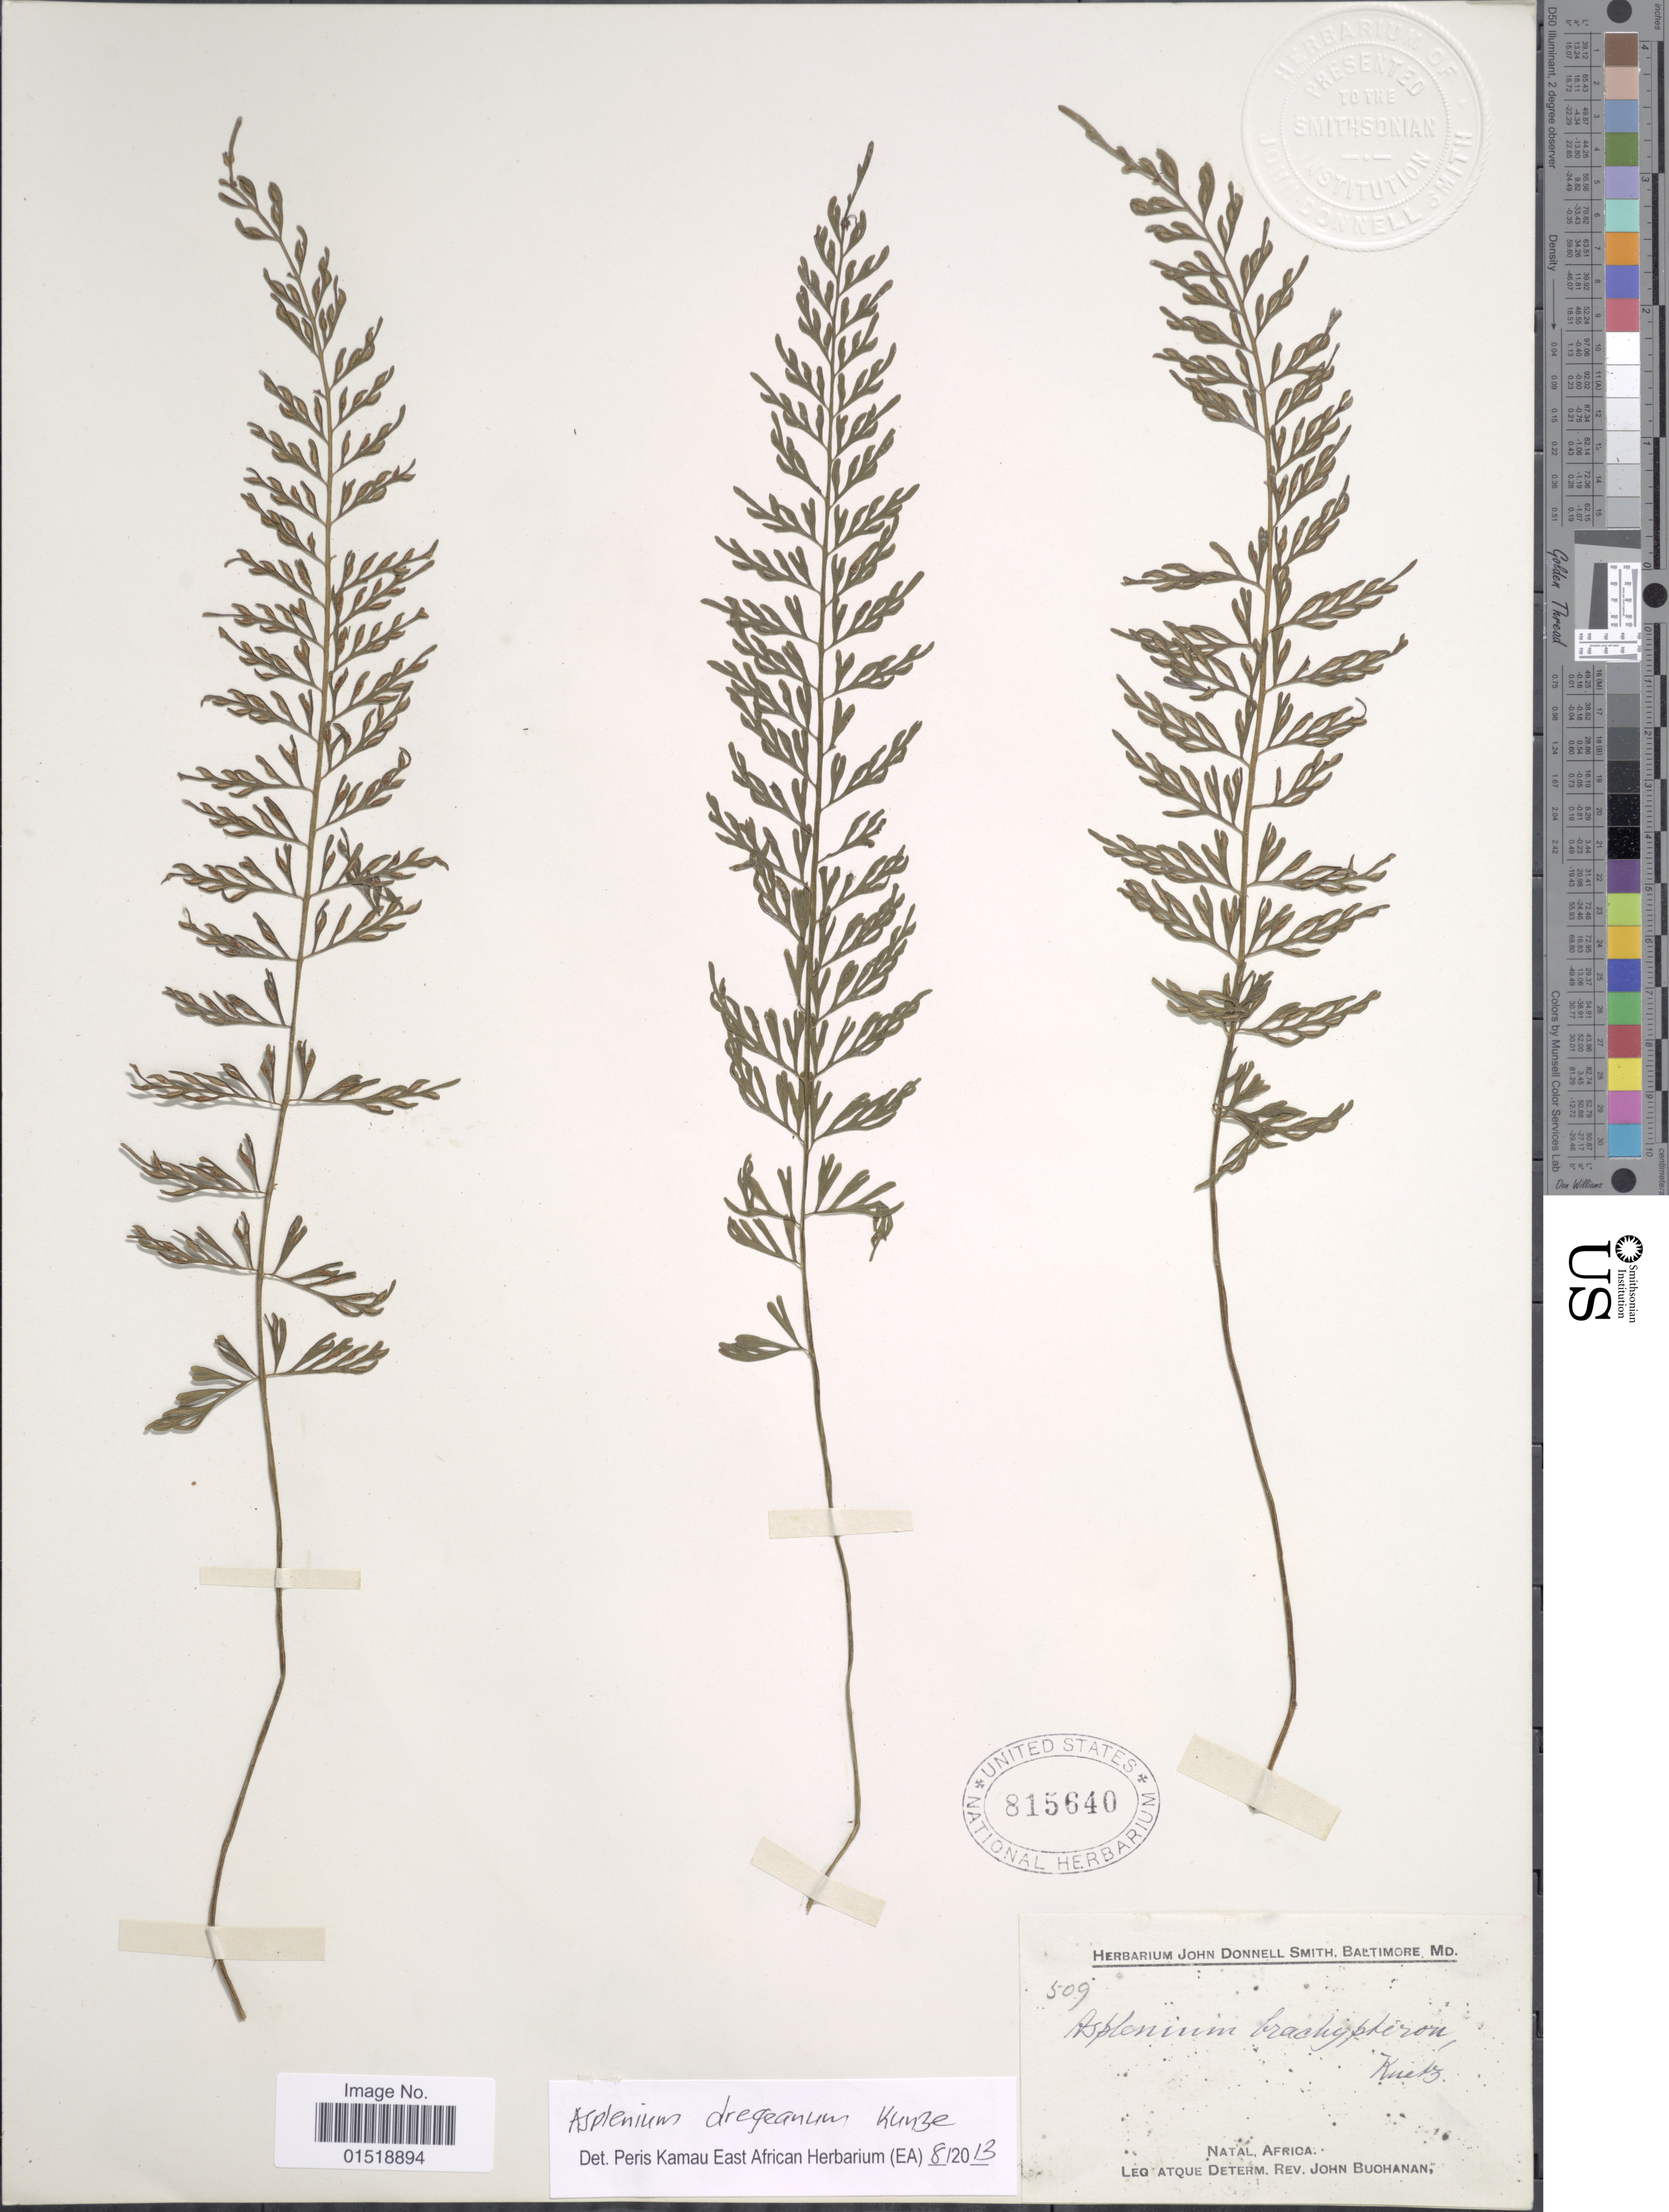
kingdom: Plantae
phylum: Tracheophyta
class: Polypodiopsida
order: Polypodiales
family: Aspleniaceae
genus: Asplenium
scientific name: Asplenium dregeanum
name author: Kunze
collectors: J. Buchanan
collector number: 509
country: South Africa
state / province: KwaZulu-Natal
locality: Natal.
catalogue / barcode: US 815640